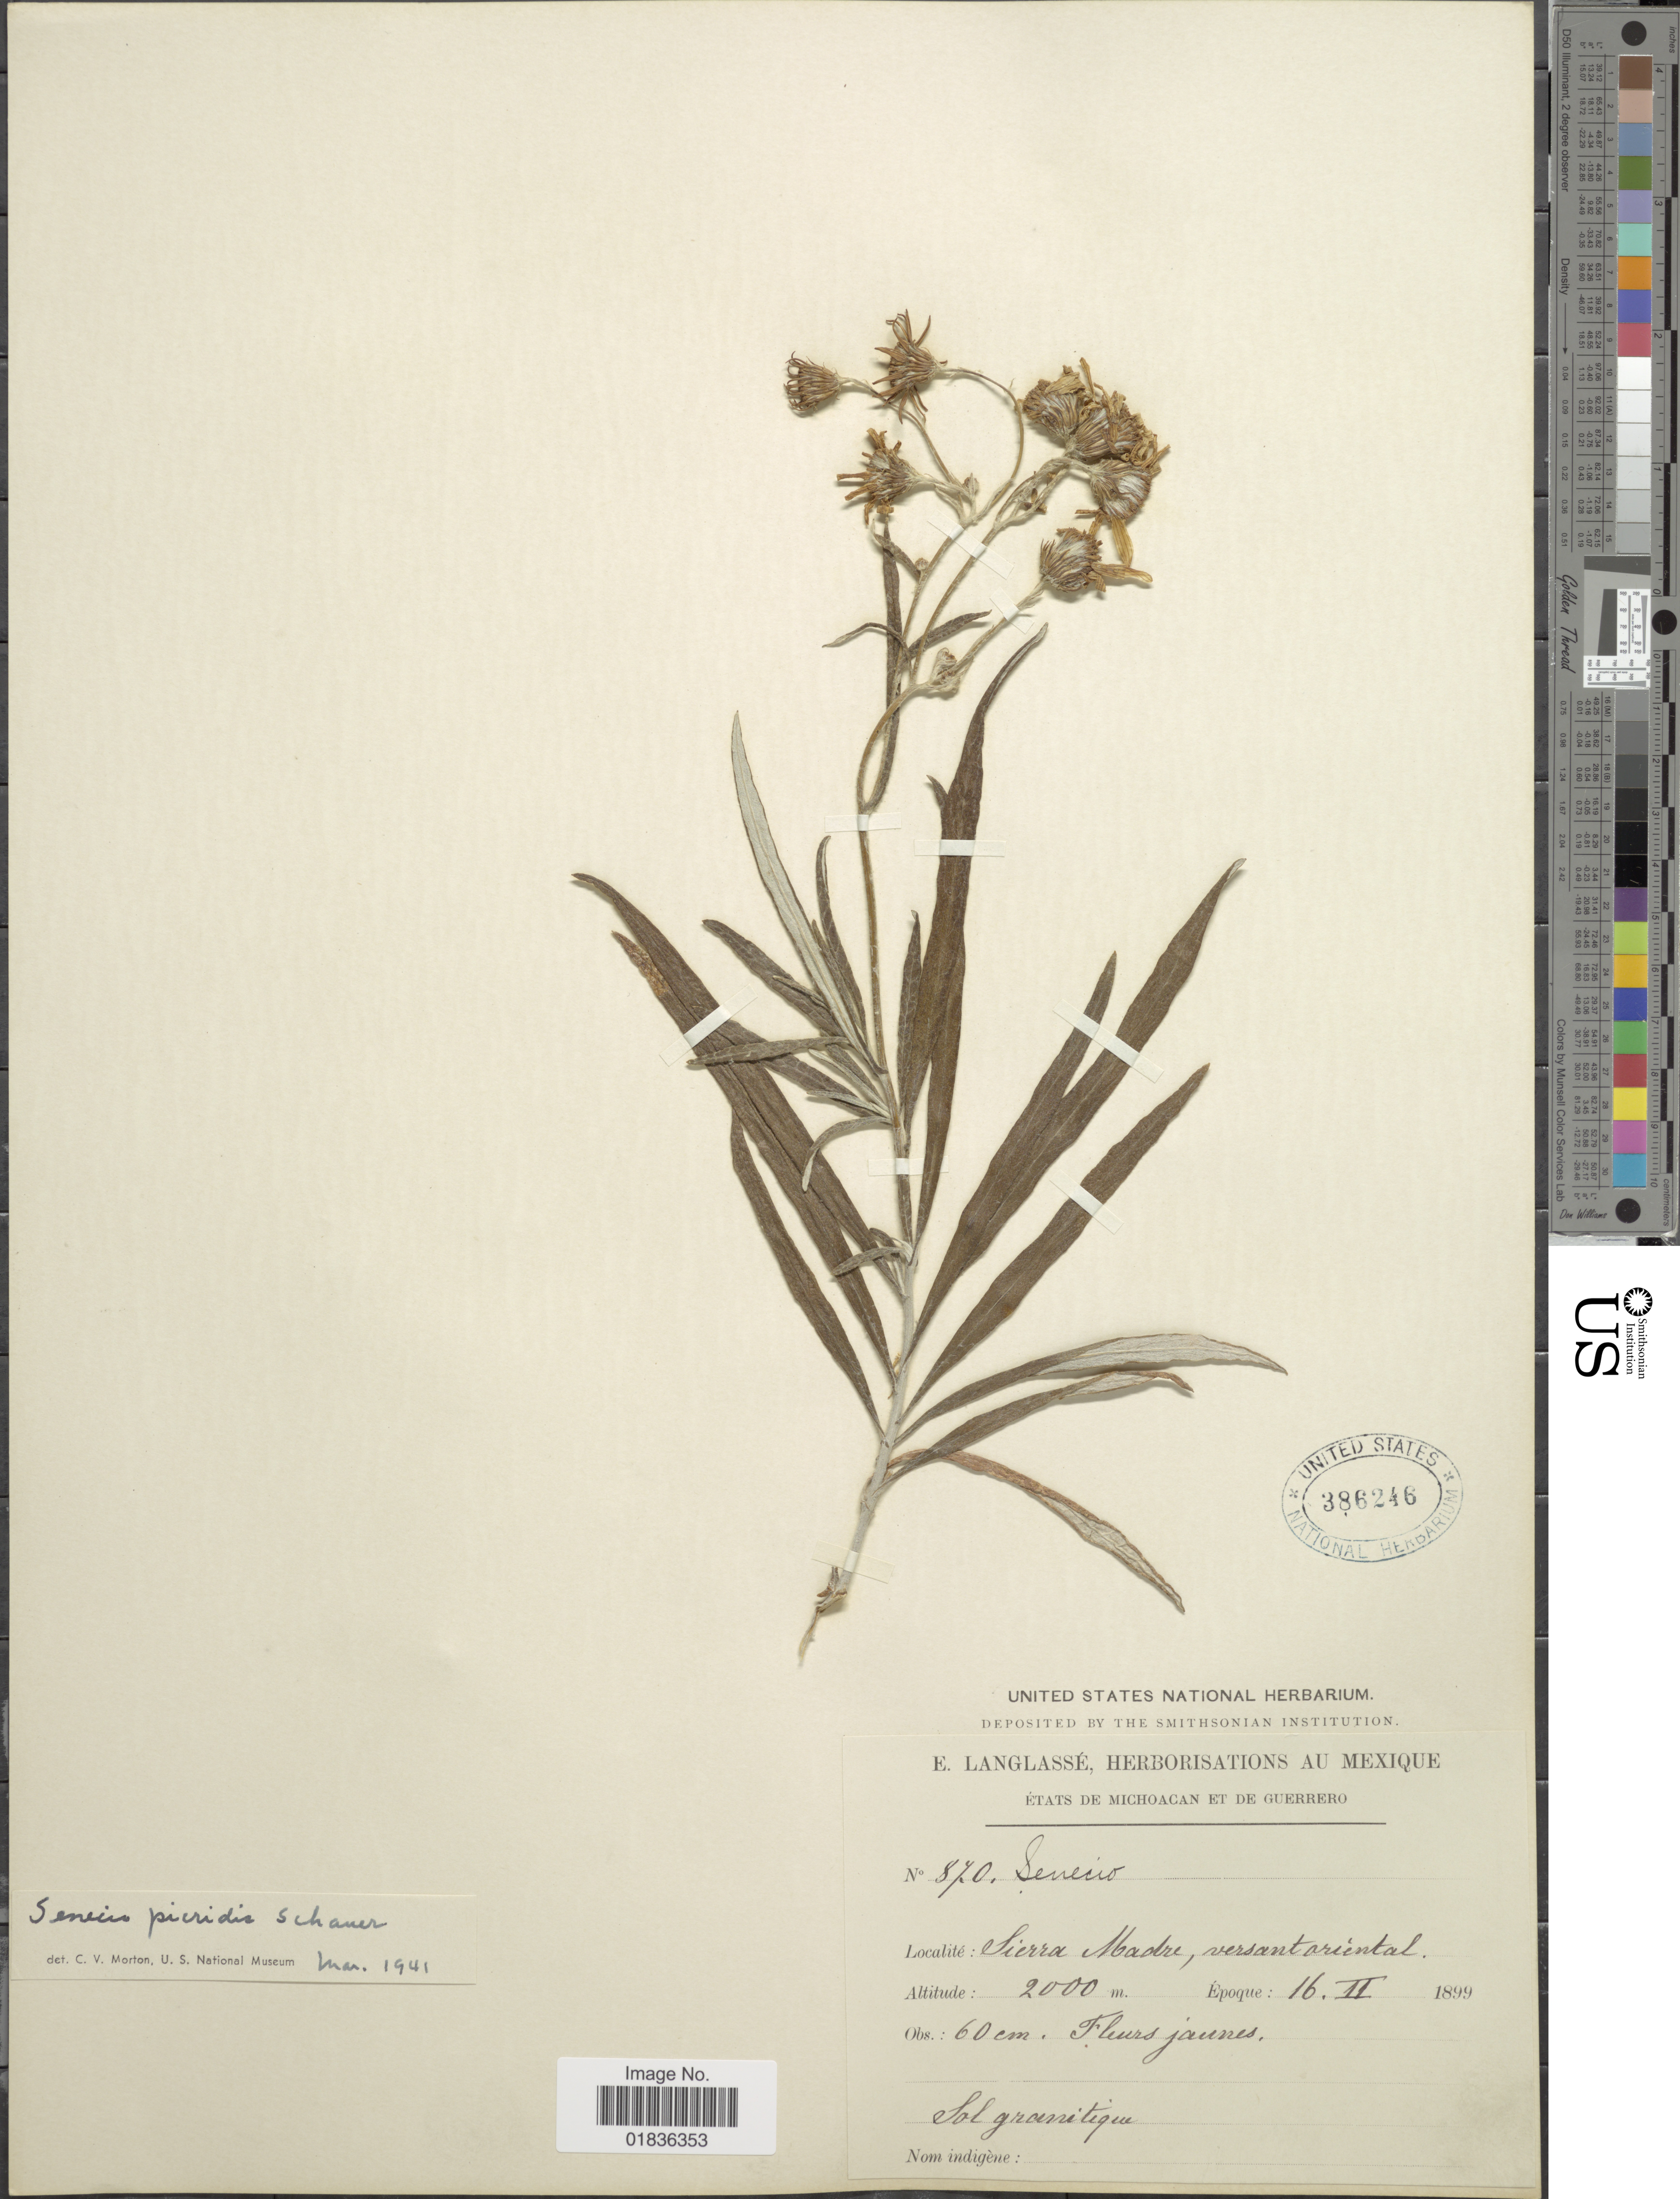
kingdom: Plantae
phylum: Tracheophyta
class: Magnoliopsida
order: Asterales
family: Asteraceae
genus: Senecio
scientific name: Senecio picridis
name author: S. Schauer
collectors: E. Langlassé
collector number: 870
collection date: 1899-02-16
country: Mexico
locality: Etats de Michoacan et de Guerrero, Sierra Madre, versant oriental.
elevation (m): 2000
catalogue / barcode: US 386246